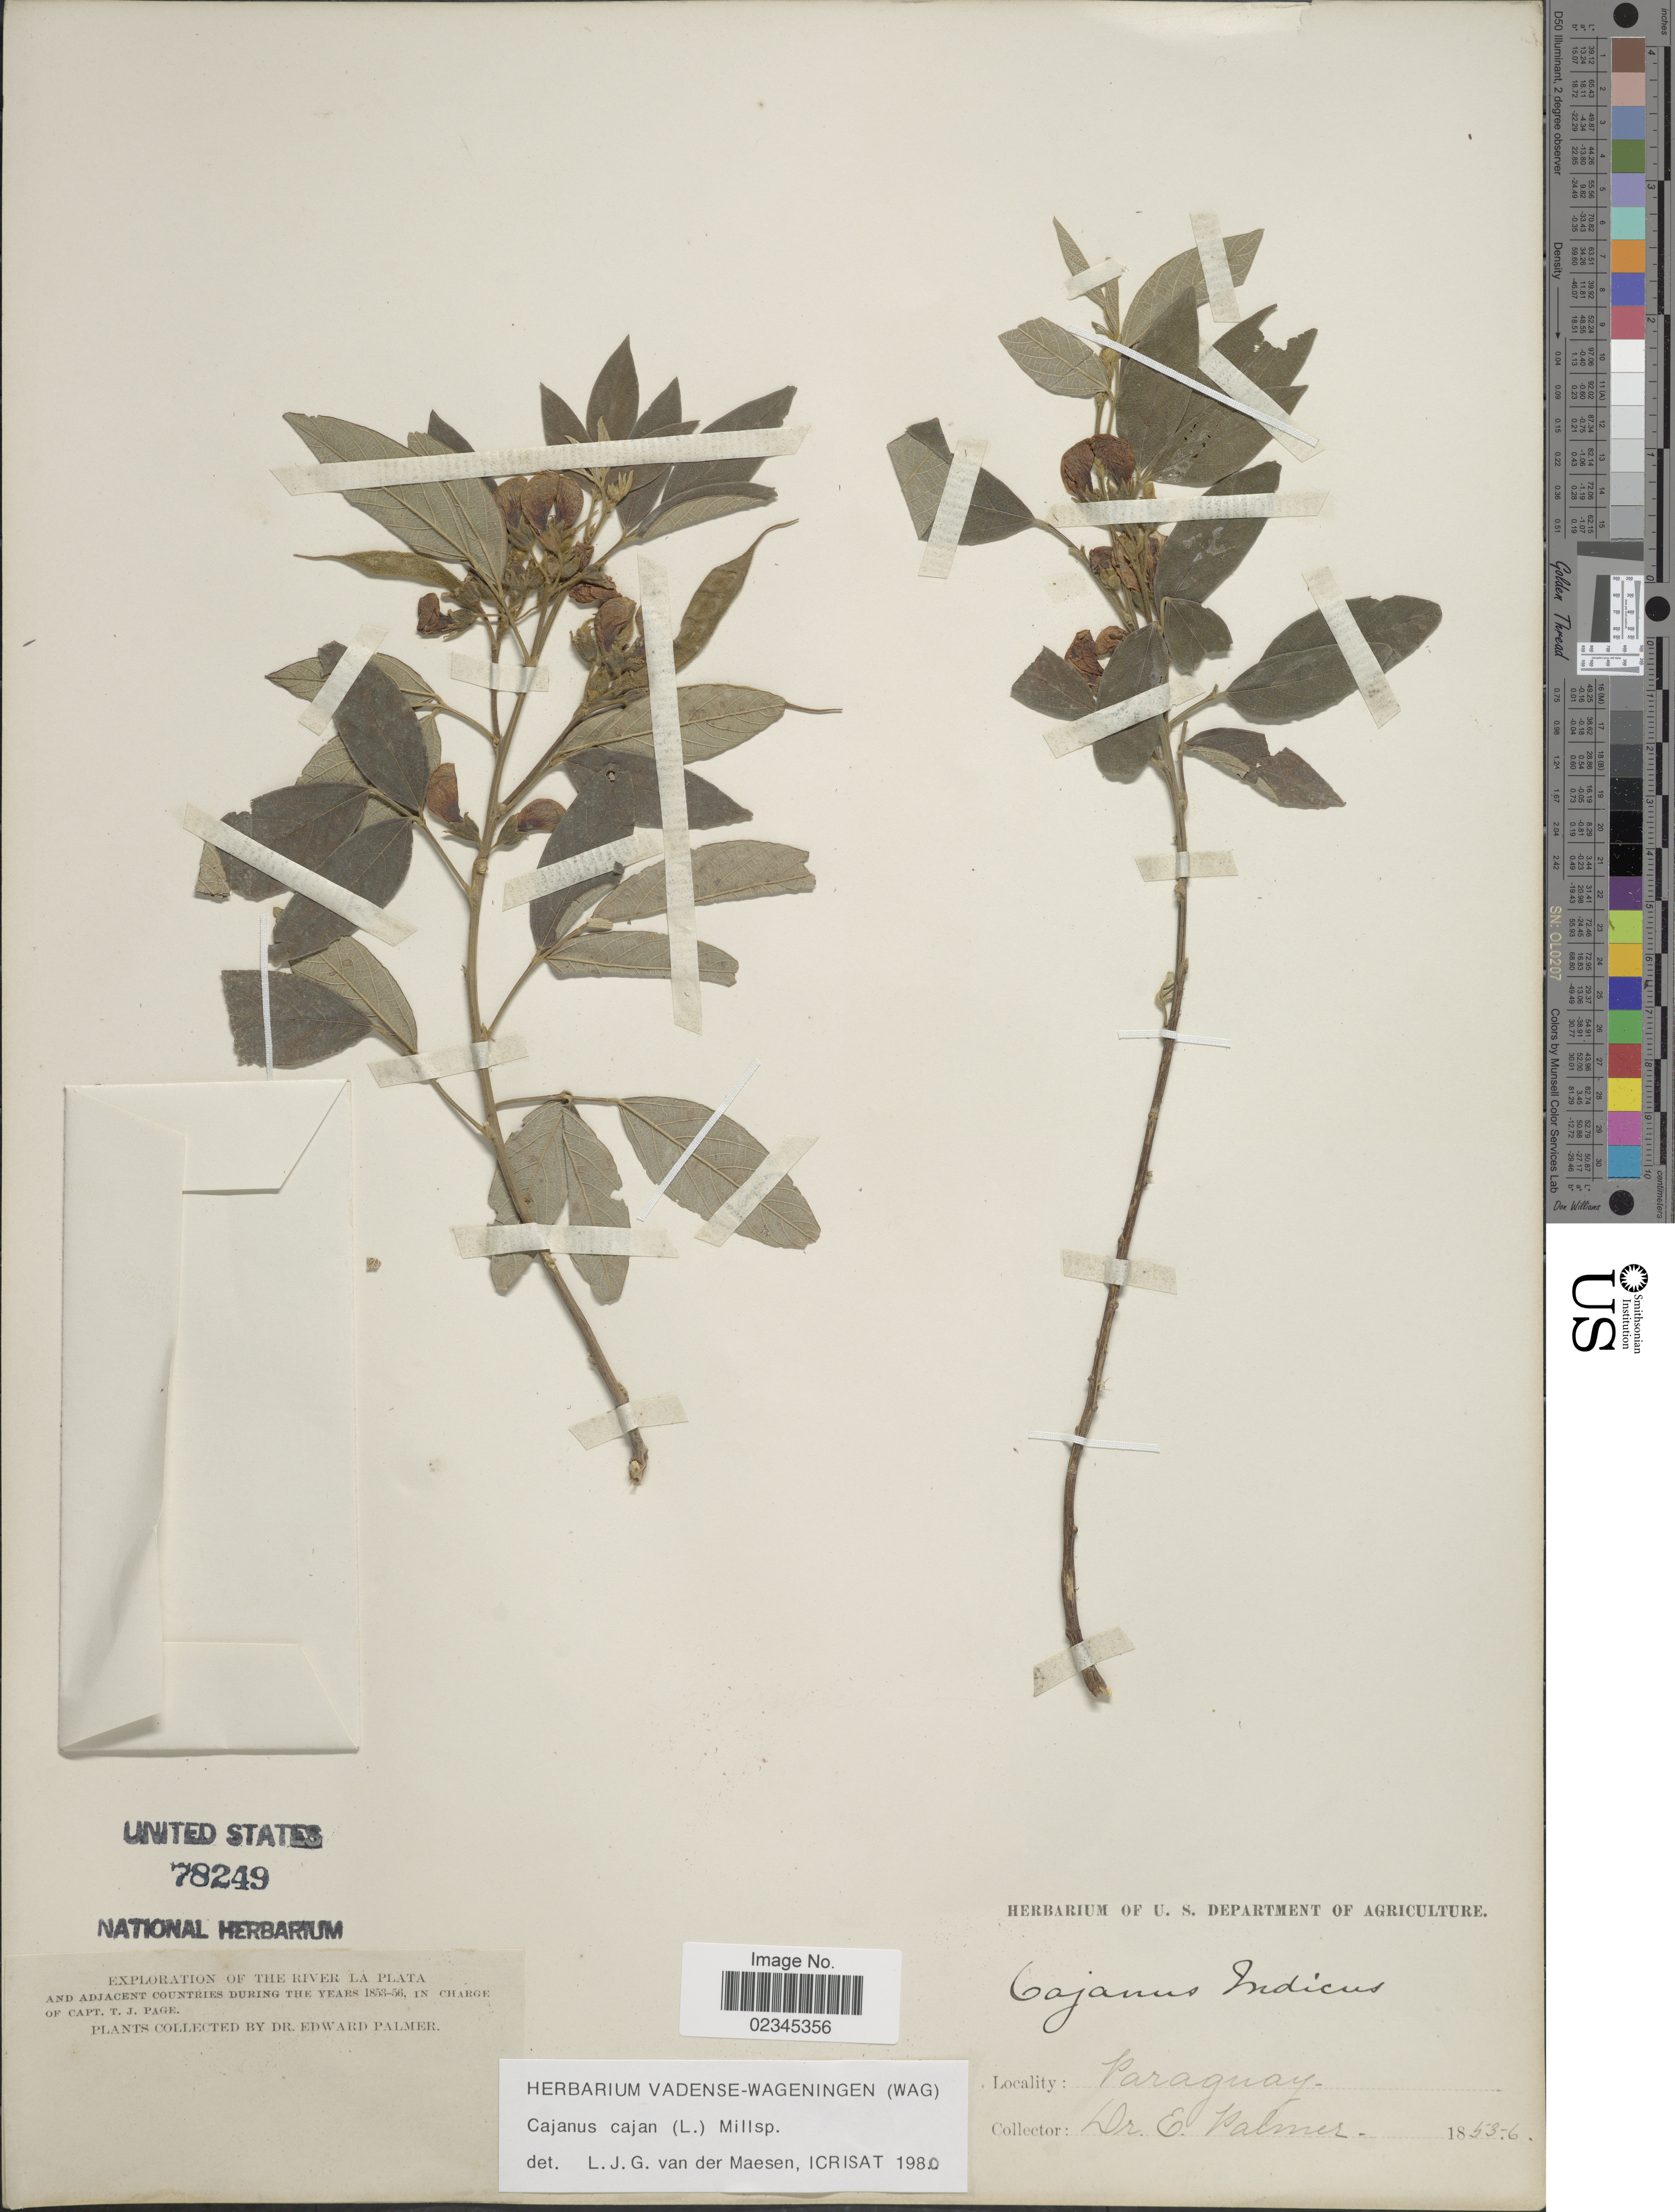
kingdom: Plantae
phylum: Tracheophyta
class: Magnoliopsida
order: Fabales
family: Fabaceae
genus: Cajanus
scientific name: Cajanus cajan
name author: (L.) Huth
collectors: E. Palmer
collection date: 1853/1856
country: Paraguay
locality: River La Plata and adjacent countries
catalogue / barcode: US 78249